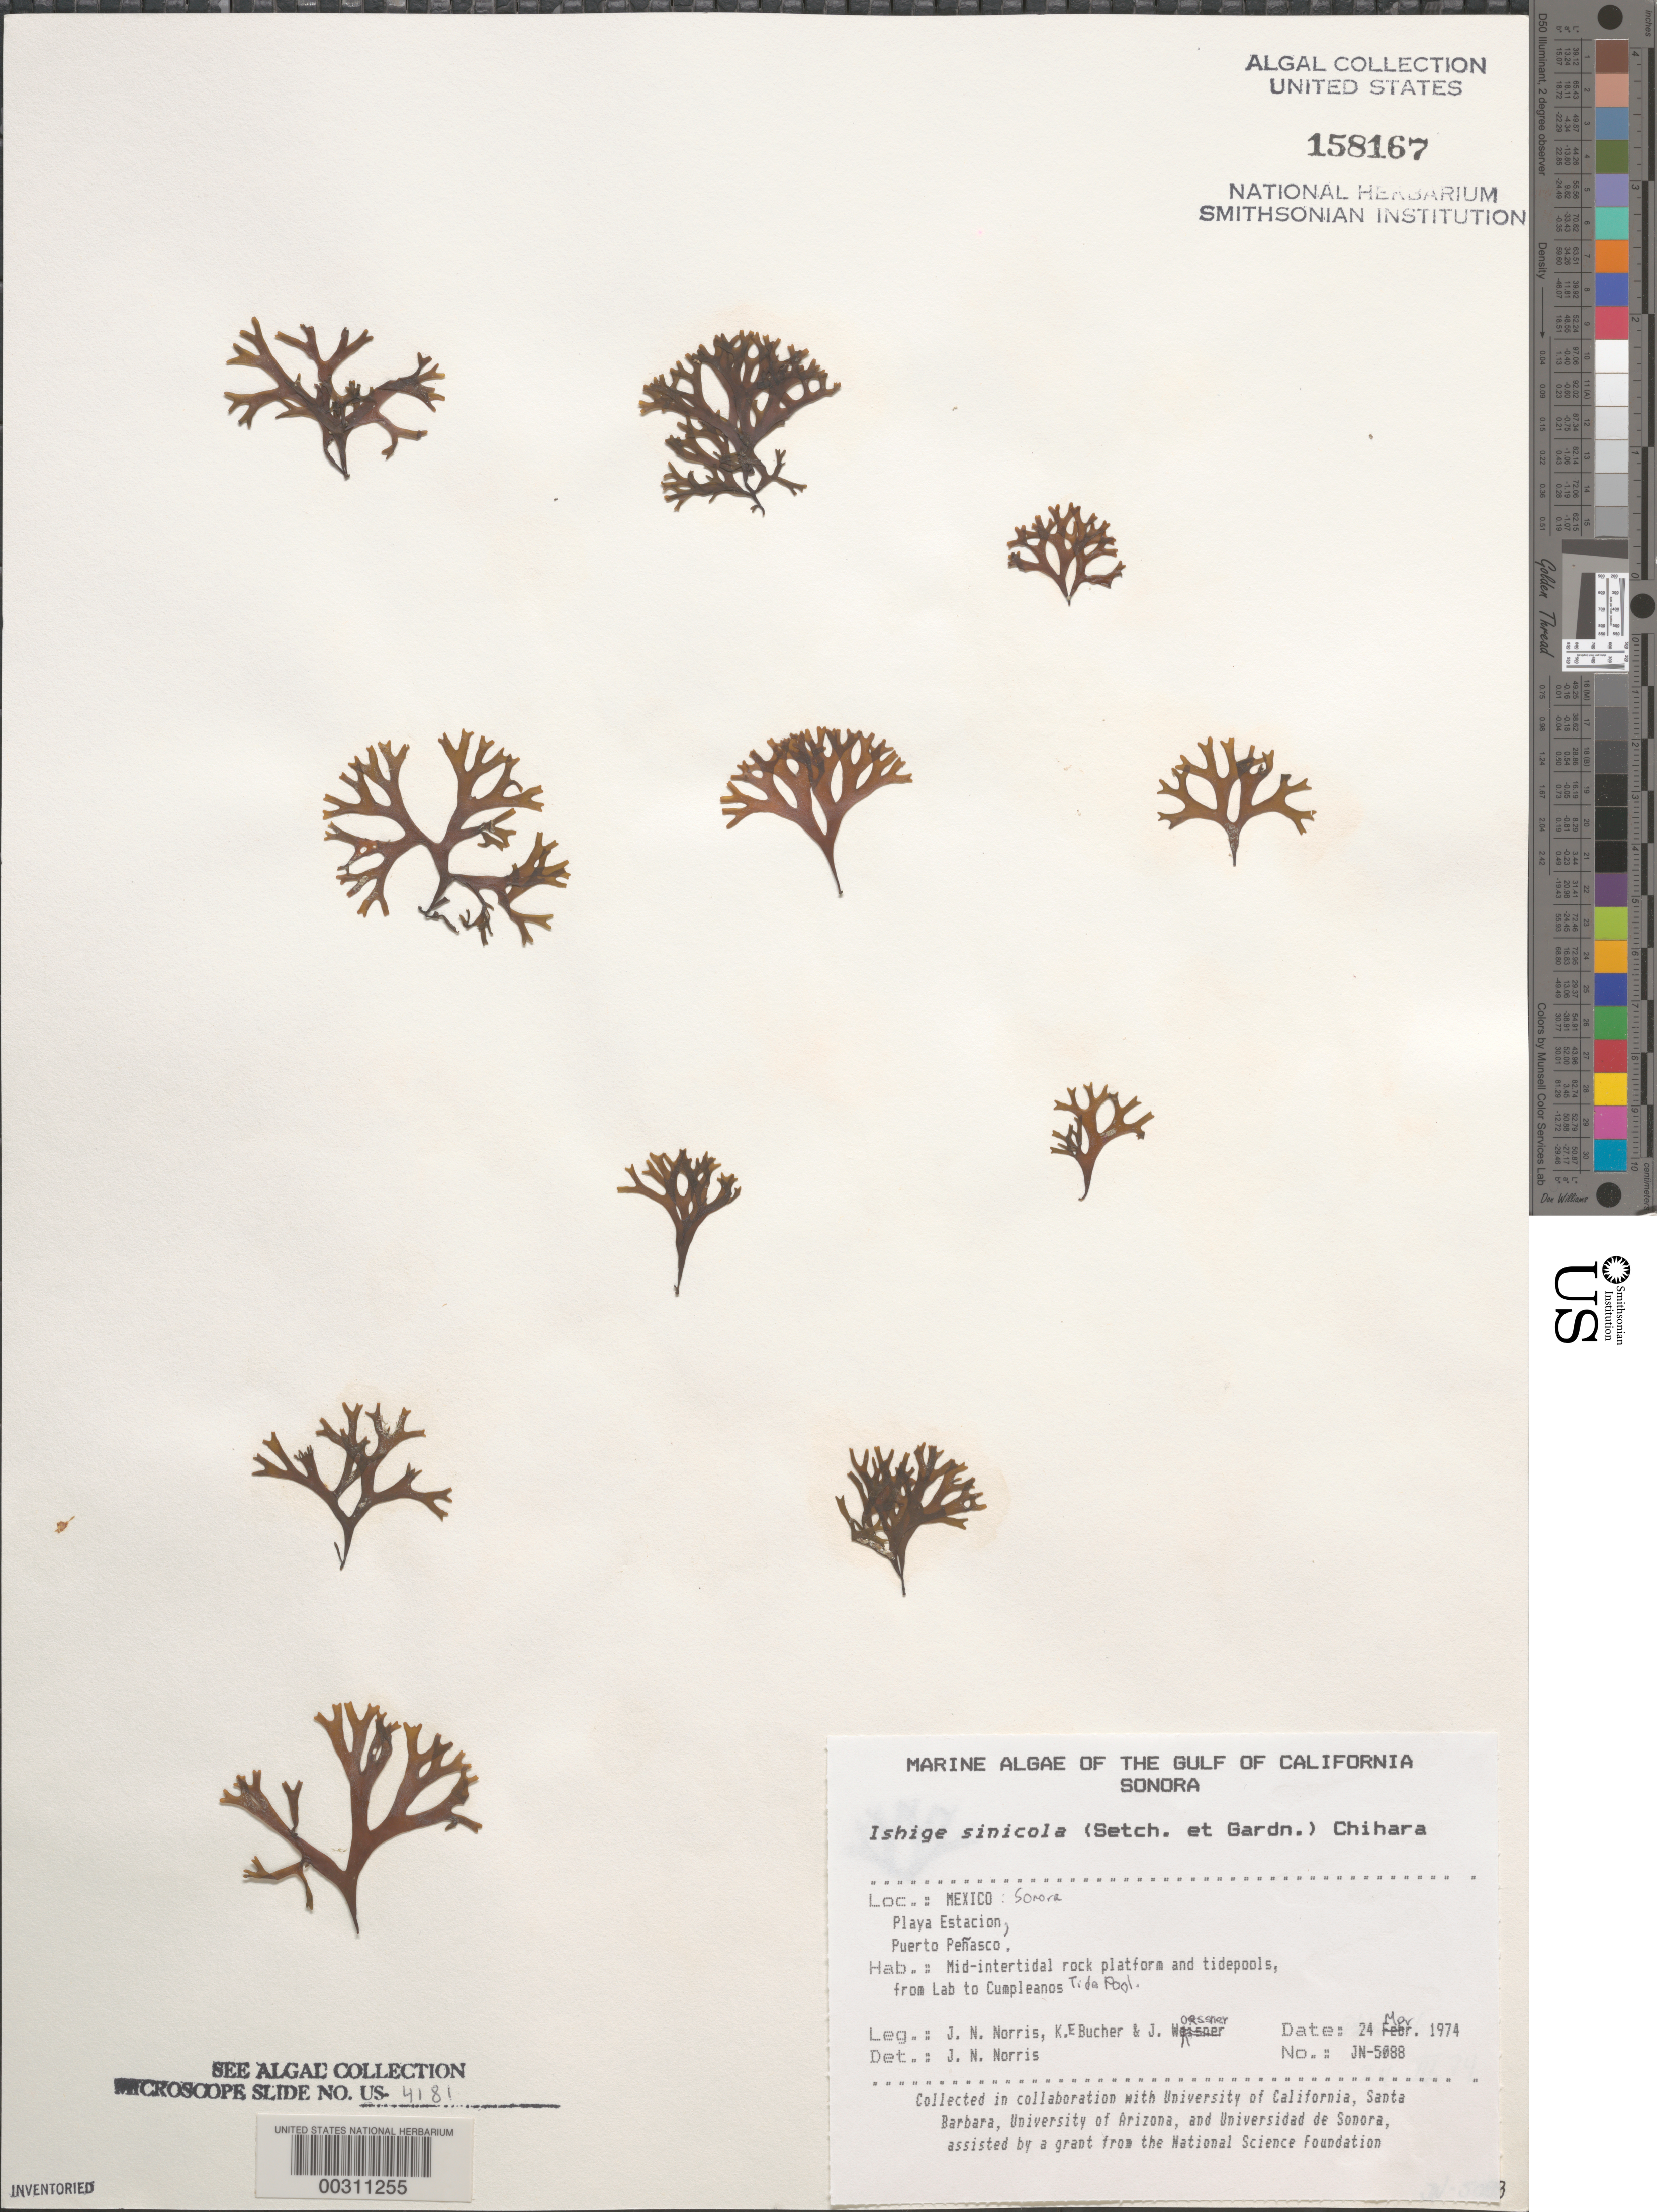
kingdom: Chromista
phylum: Ochrophyta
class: Phaeophyceae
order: Ishigeales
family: Ishigeaceae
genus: Ishige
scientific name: Ishige sinicola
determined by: Norris, James N.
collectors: J. N. Norris, K. E. Bucher & J. Woessner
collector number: JN-5088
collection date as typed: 24 Mar 1974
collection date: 1974-03-24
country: Mexico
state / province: Sonora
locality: Playa Estacion, Puerto Penasco, from Laboratorio de Biologia Marina to Cumpleanos Tide Pool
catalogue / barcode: US 158167